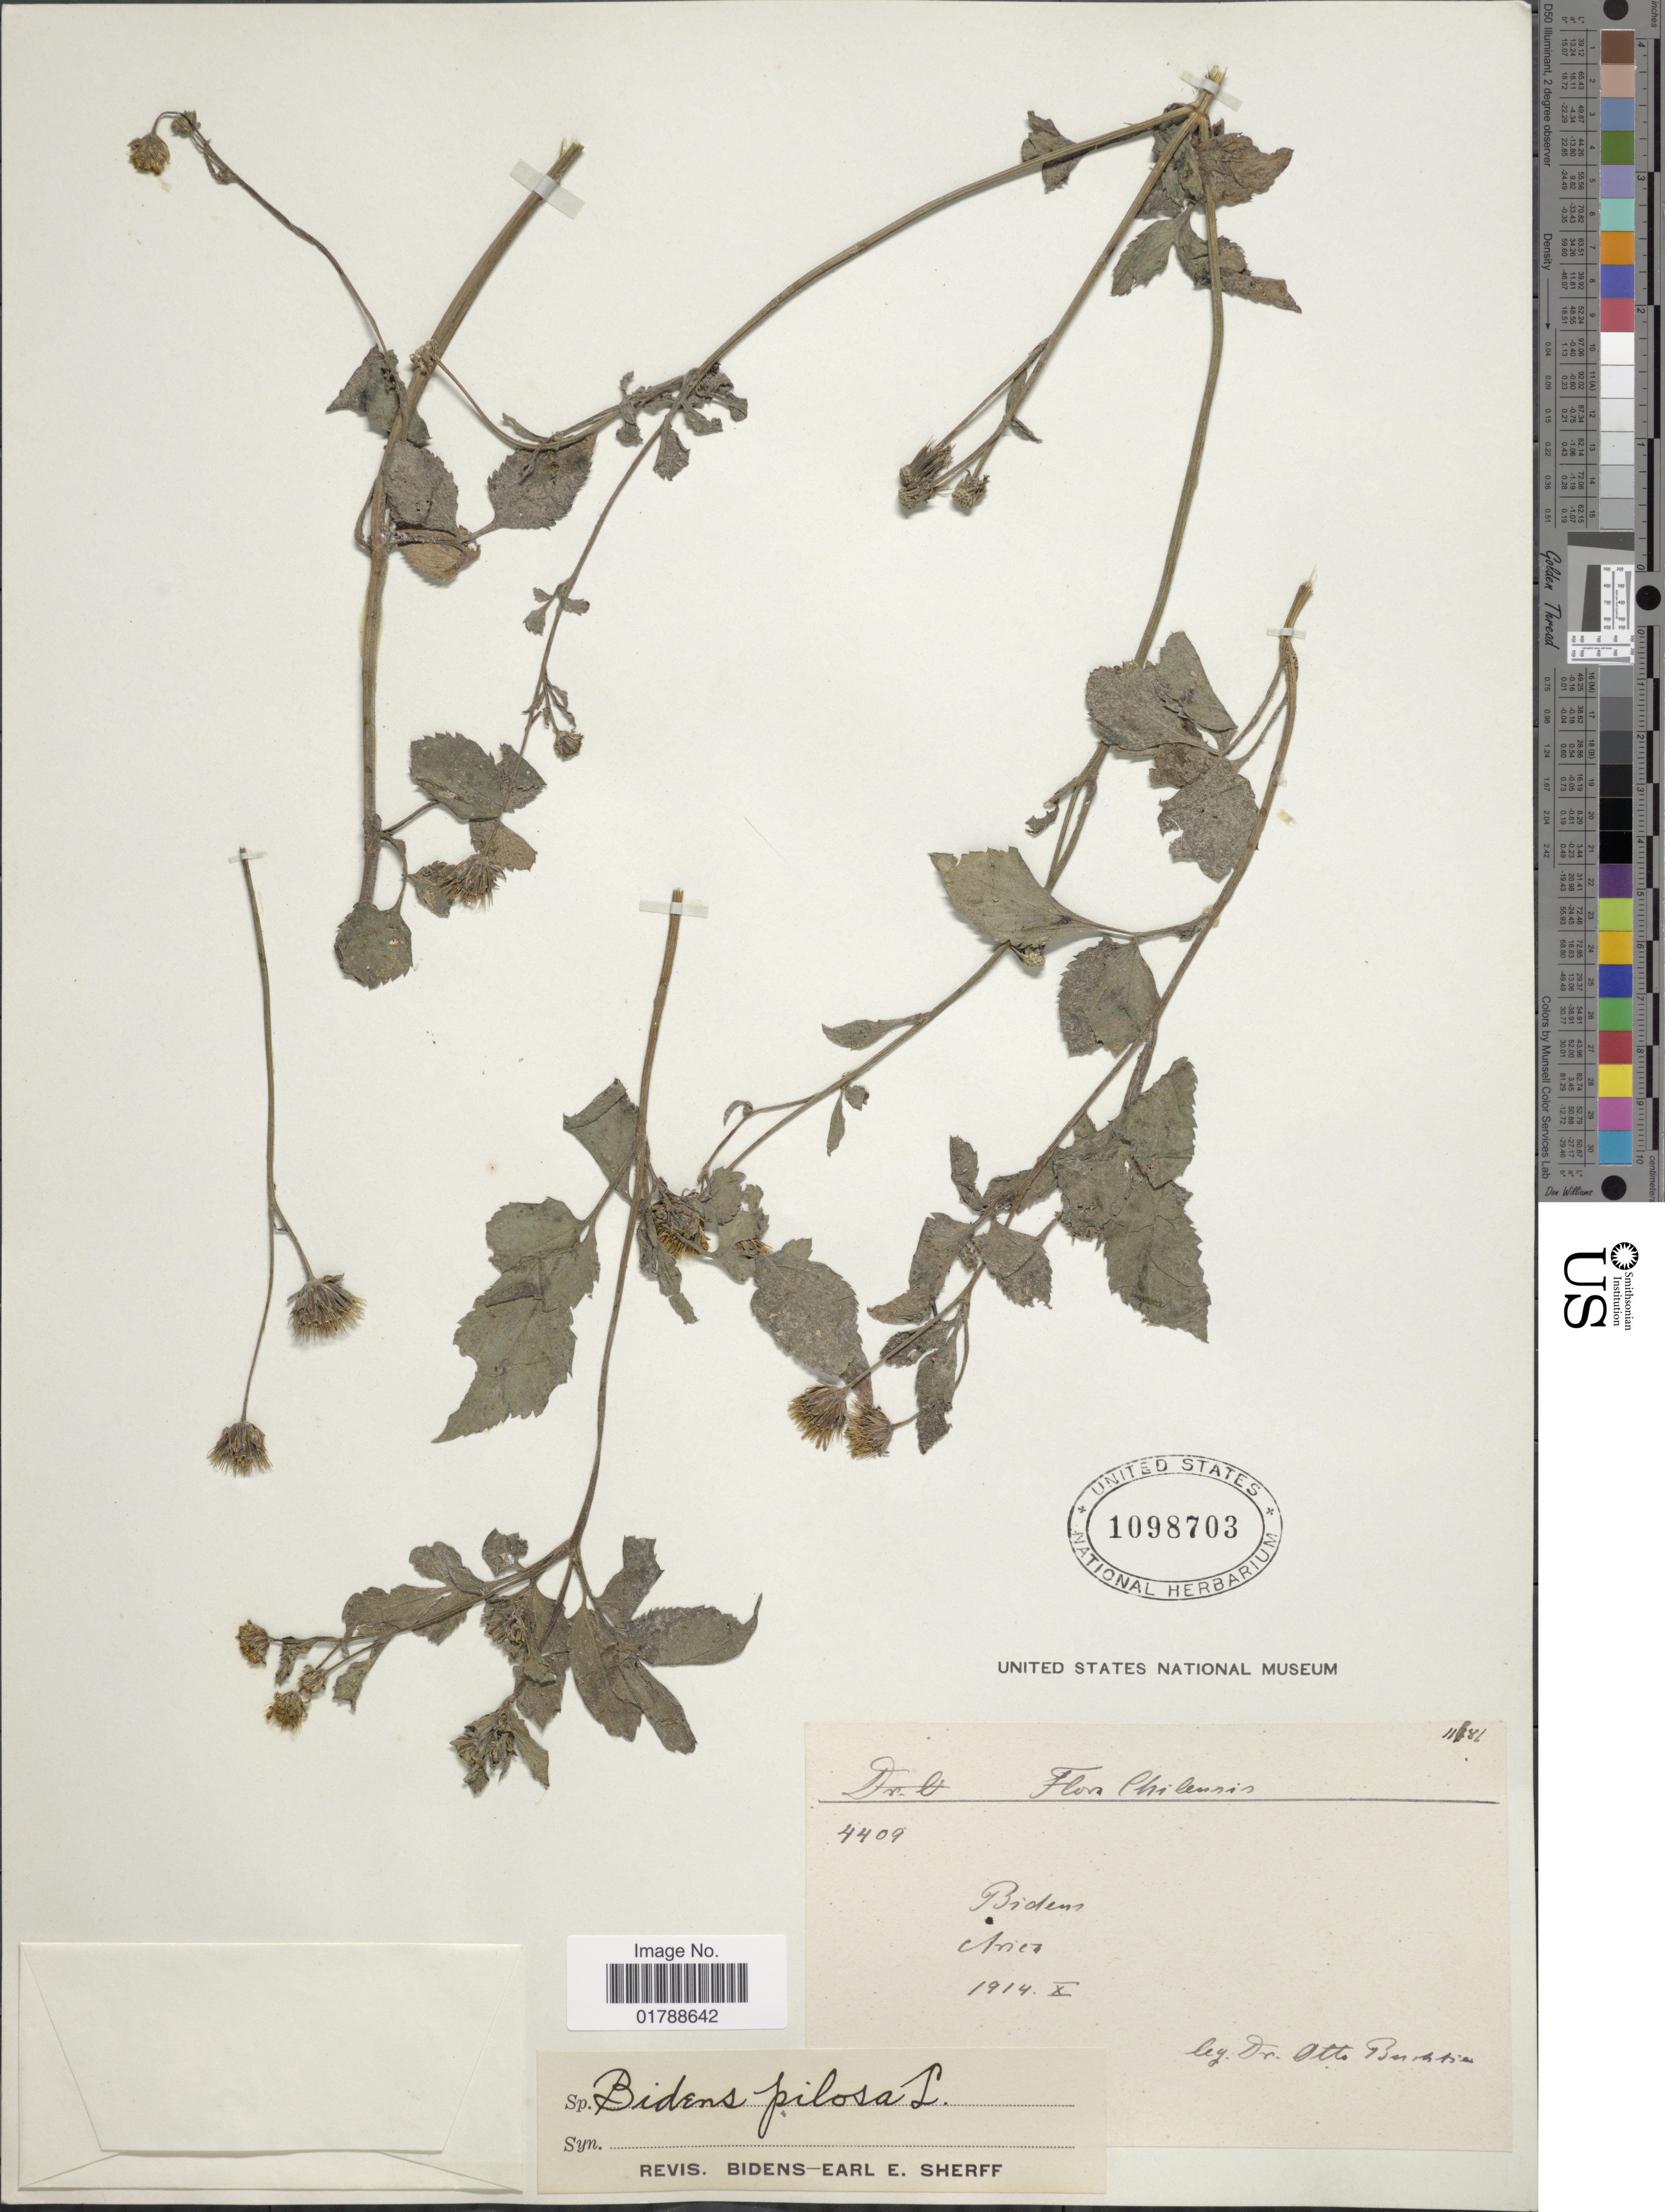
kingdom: Plantae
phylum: Tracheophyta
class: Magnoliopsida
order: Asterales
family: Asteraceae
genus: Bidens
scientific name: Bidens pilosa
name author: L.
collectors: O. Buchtien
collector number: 4409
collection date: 1914-10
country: Chile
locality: Aries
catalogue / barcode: US 1098703